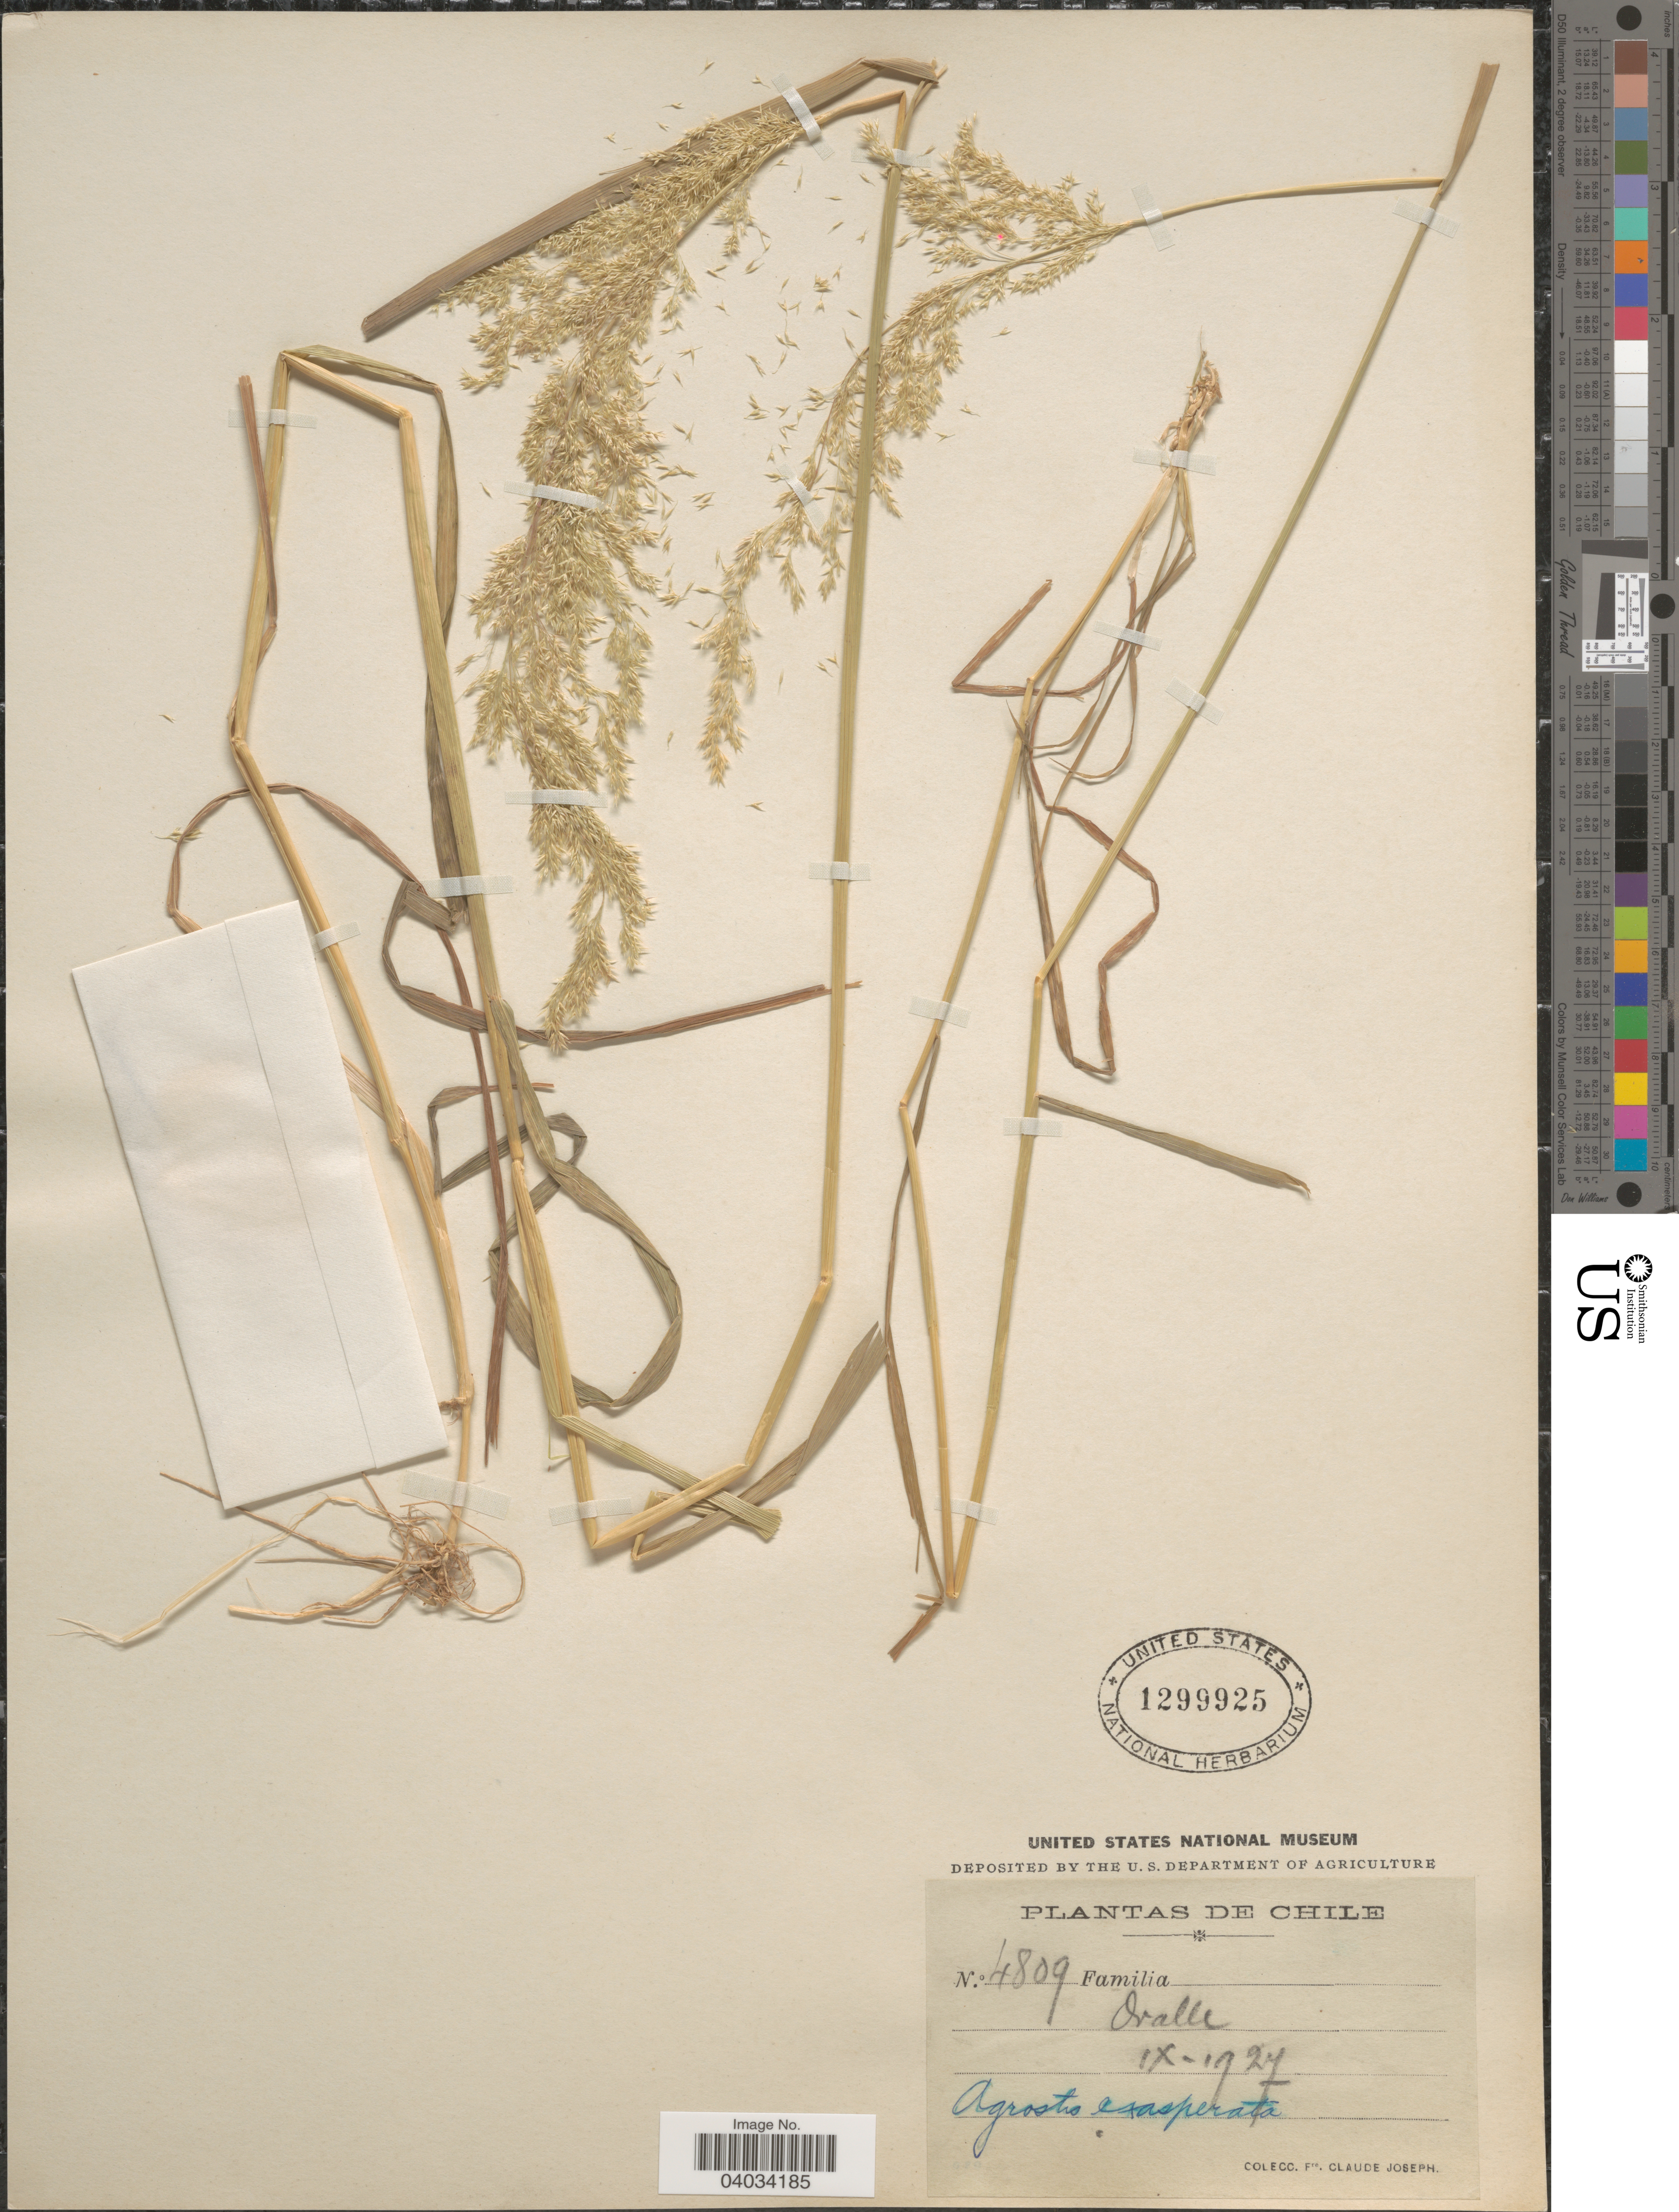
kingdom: Plantae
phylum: Tracheophyta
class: Liliopsida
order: Poales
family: Poaceae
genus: Polypogon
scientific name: Polypogon exasperatus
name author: (Trin.) Renvoize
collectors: Bro. Claude-Joseph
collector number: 4809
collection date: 1927-09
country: Chile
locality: Ovalle.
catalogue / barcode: US 1299925